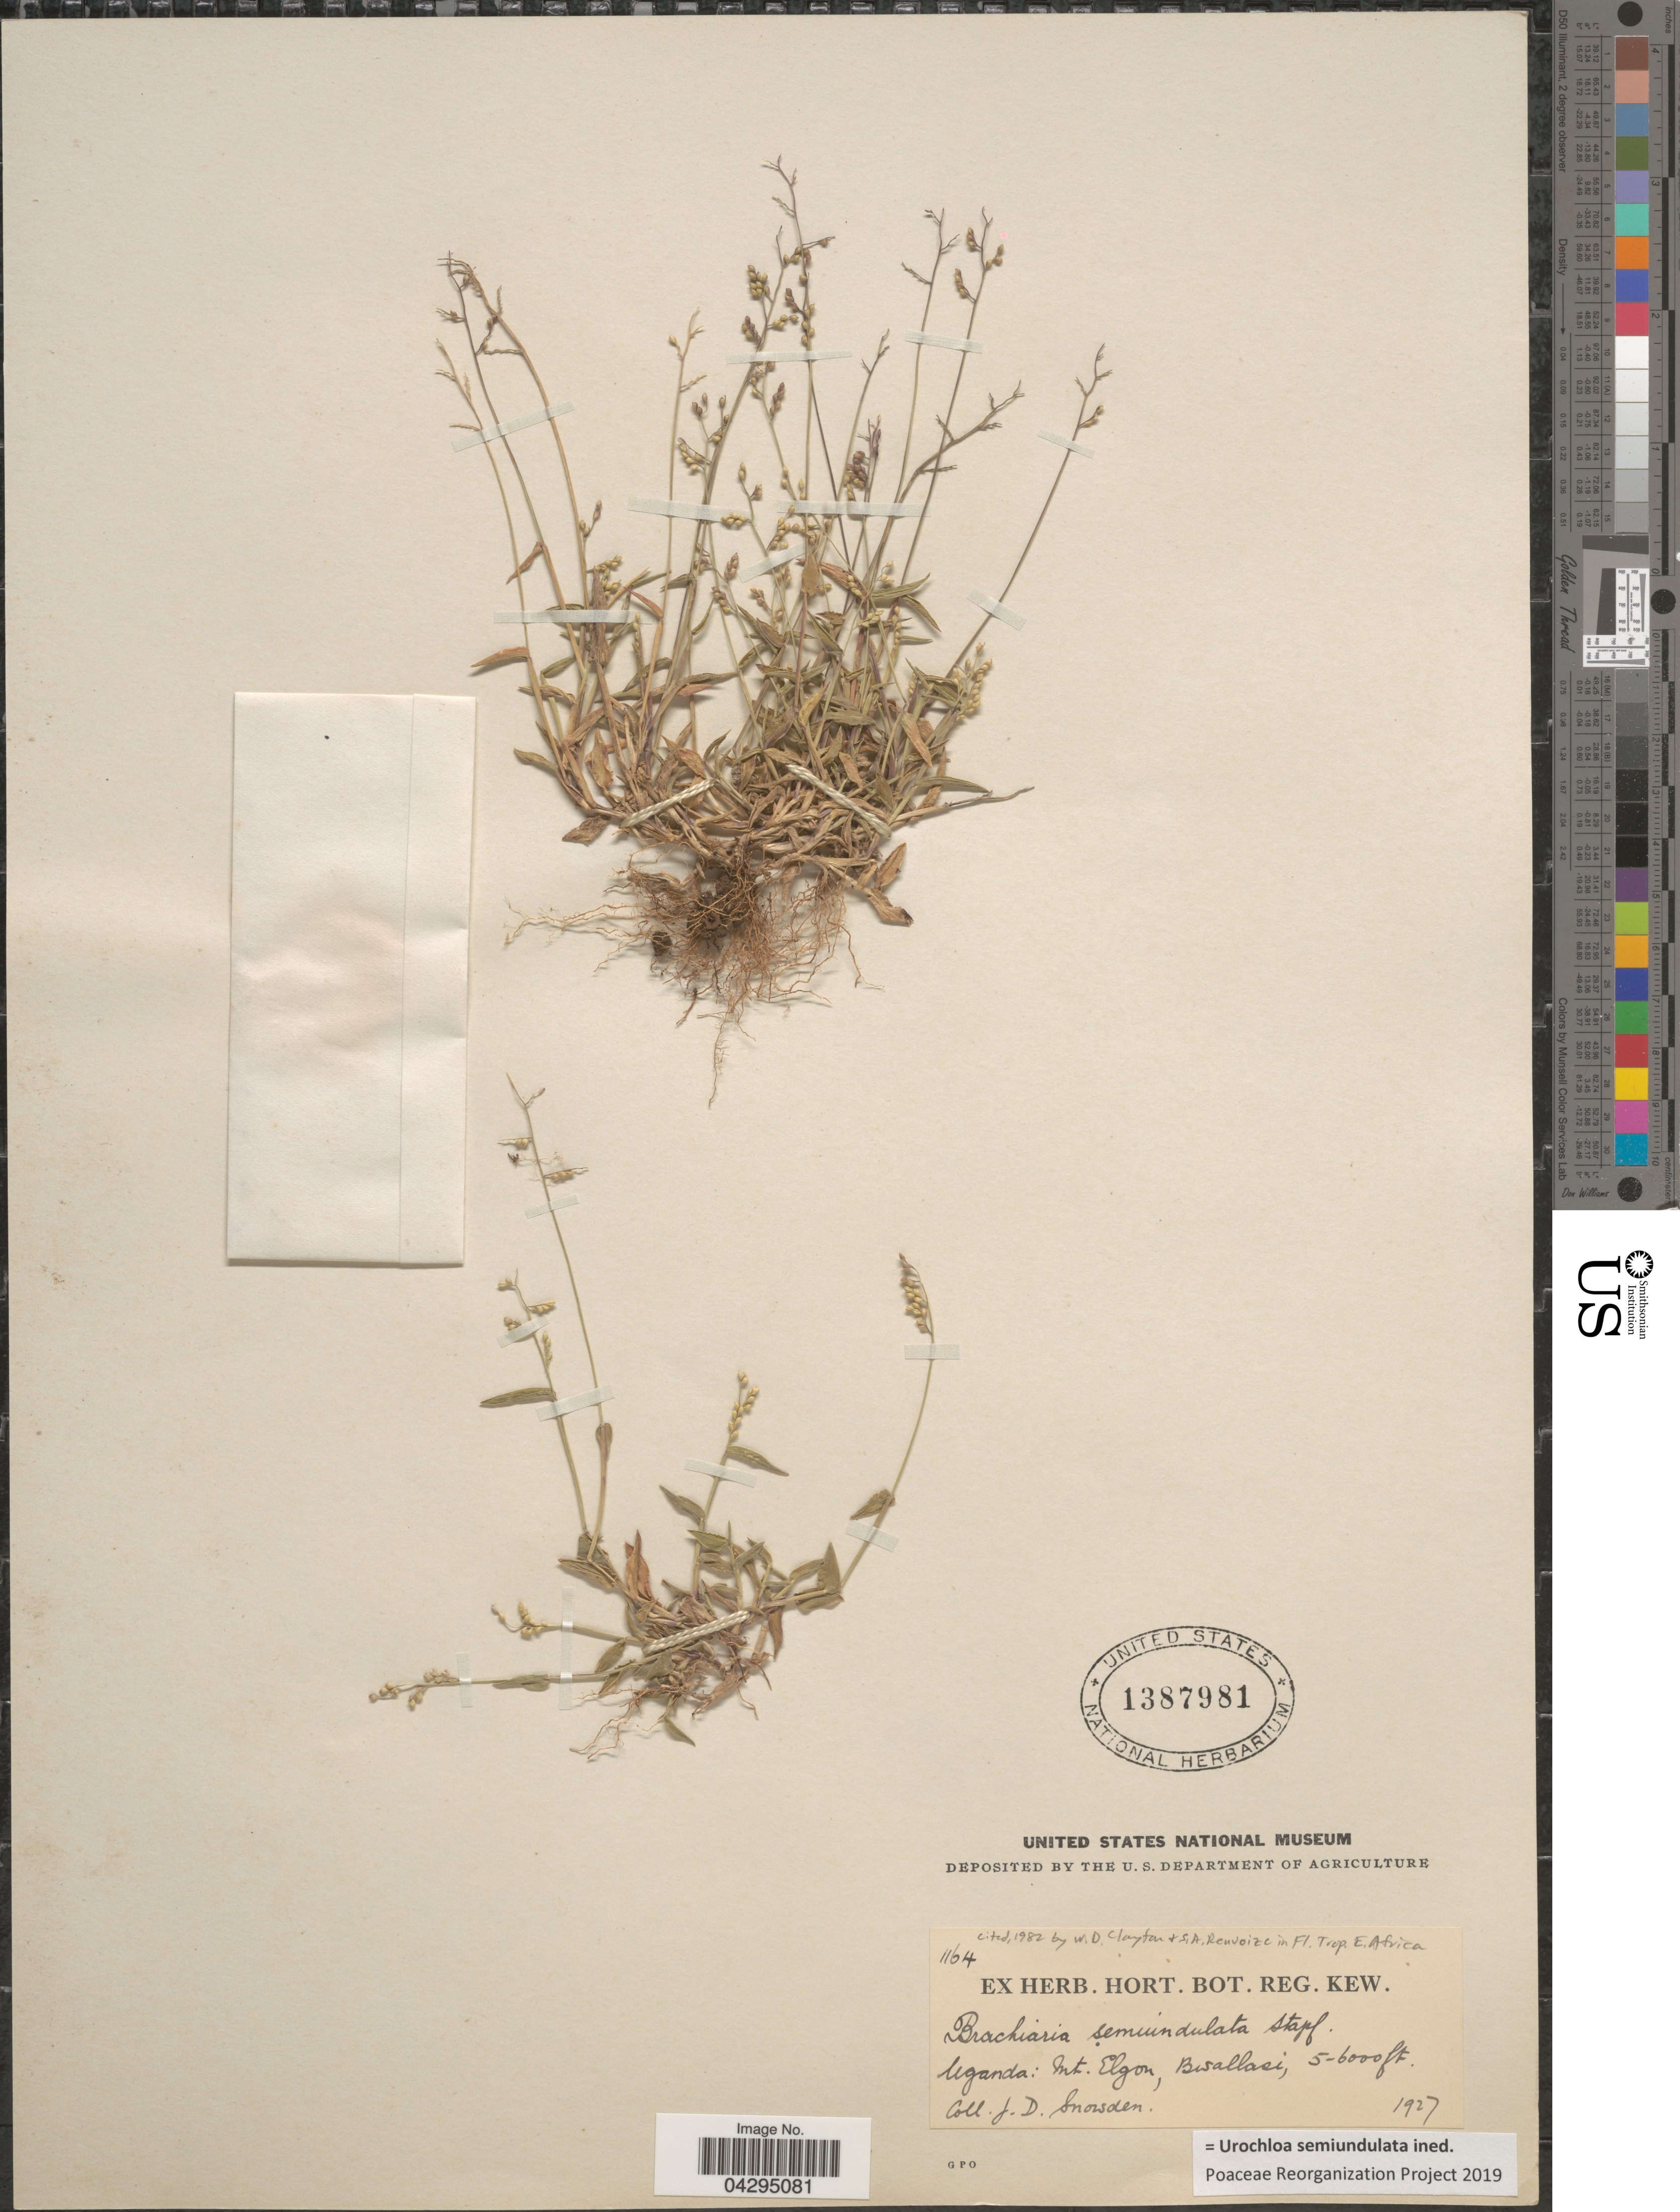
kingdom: Plantae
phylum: Tracheophyta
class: Liliopsida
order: Poales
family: Poaceae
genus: Urochloa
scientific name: Urochloa semiundulata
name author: (Hochst. ex A. Rich.) Ashal. & V. J. Nair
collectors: J. Snowden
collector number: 1164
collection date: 1927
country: Uganda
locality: Mt. Elgon, Bwallasi.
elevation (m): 1524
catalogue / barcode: US 1387981